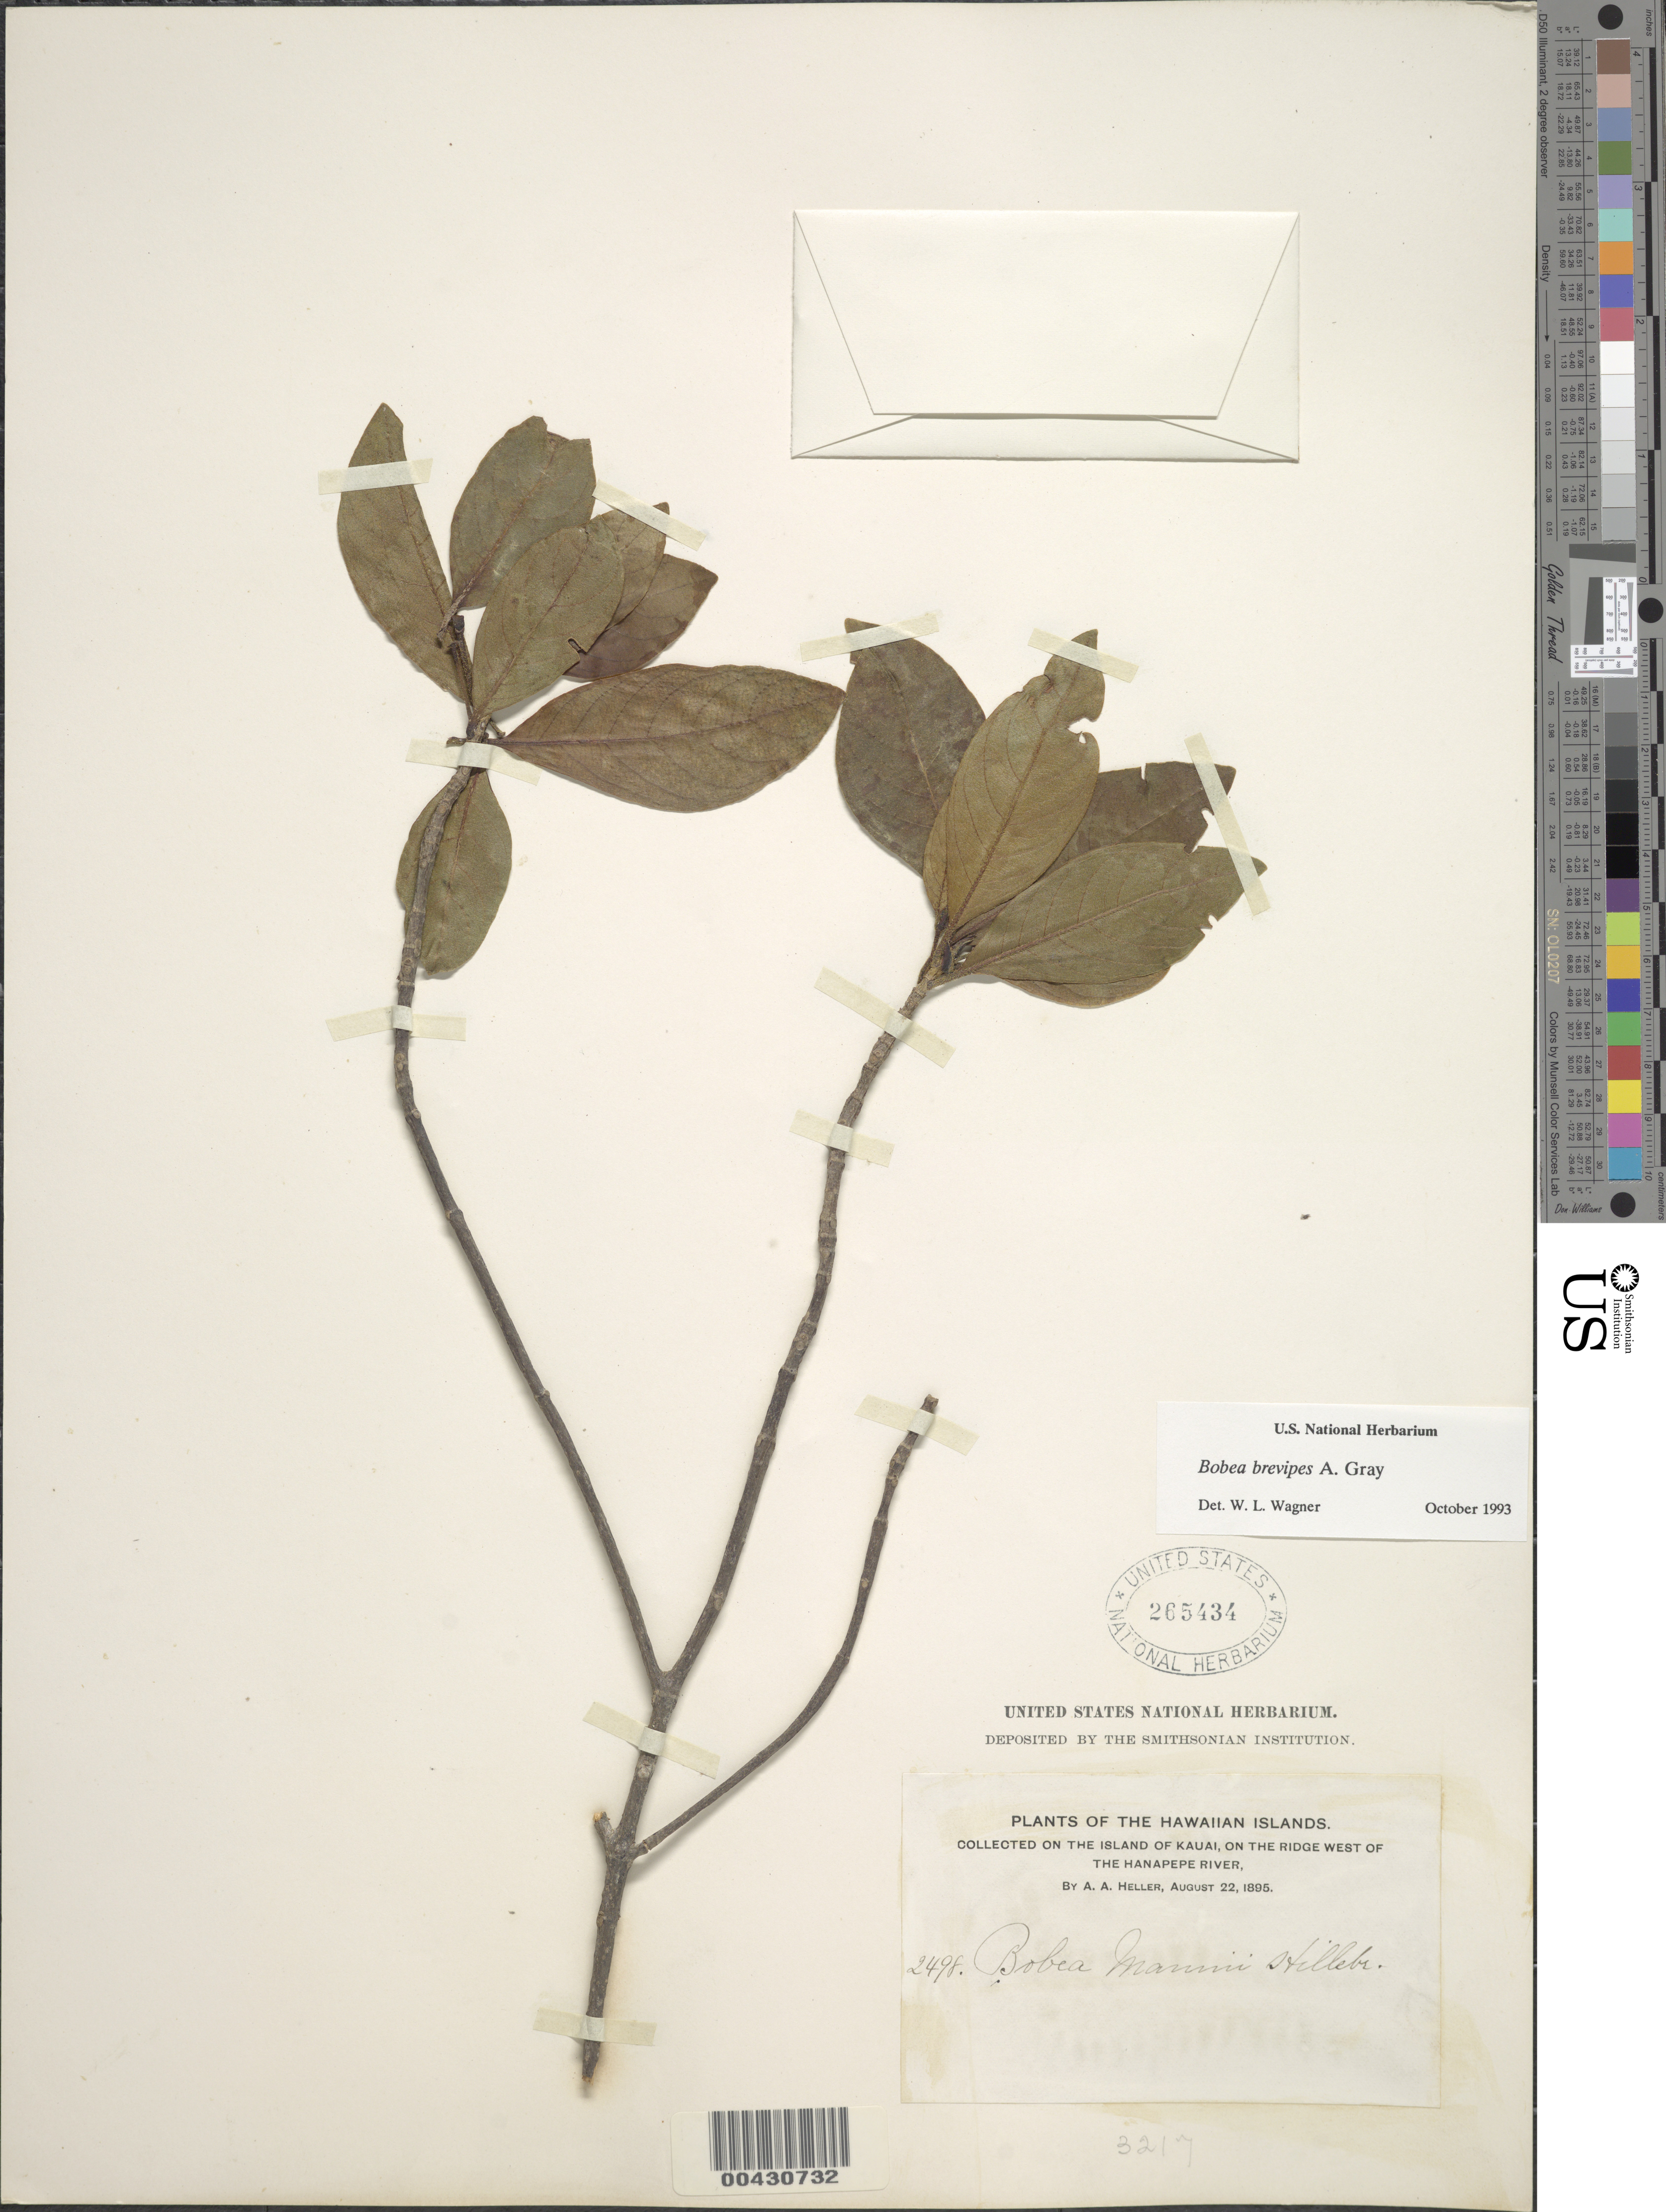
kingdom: Plantae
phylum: Tracheophyta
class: Magnoliopsida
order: Gentianales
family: Rubiaceae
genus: Bobea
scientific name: Bobea brevipes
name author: A. Gray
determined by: Wagner, W. L., (BOT), Smithsonian Institution - National Museum of Natural History (UNITED STATES)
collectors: A. A. Heller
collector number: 2498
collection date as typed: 22 Aug 1895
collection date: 1895-08-22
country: United States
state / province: Hawaii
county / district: Kauai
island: Kaua'i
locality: Ridge w of the Hanapepe River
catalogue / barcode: US 265434